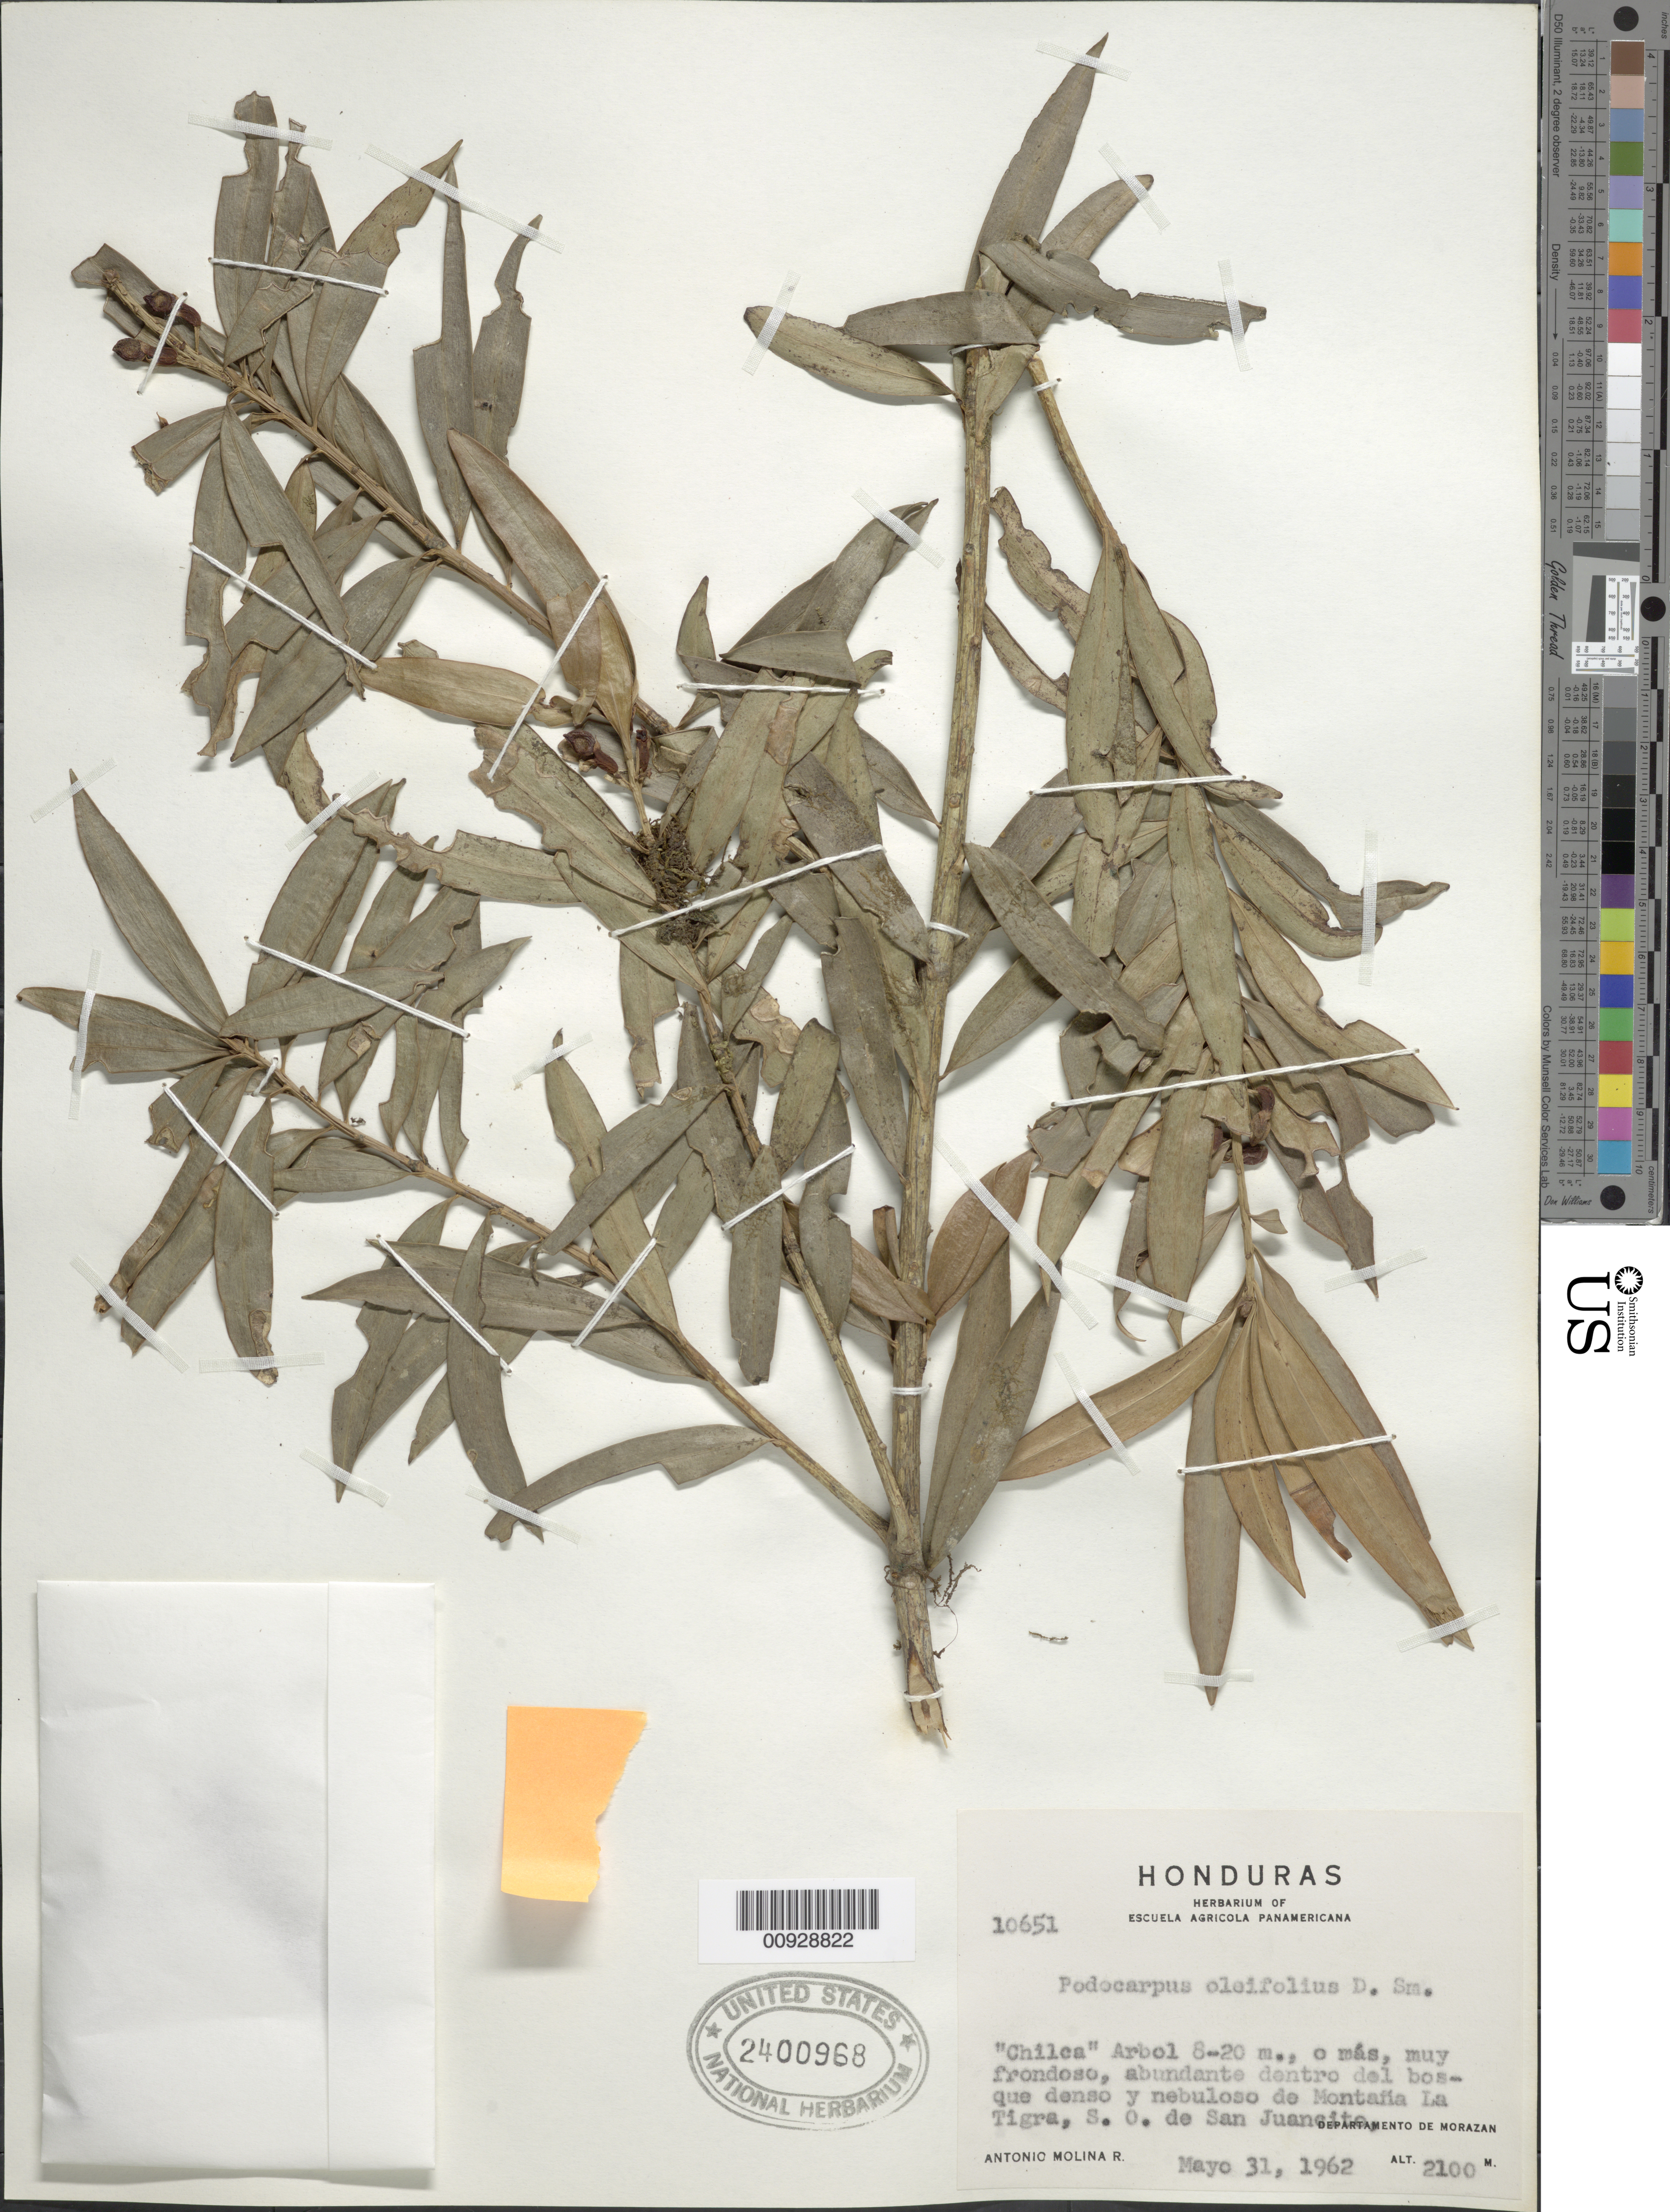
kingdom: Plantae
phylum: Tracheophyta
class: Pinopsida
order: Pinales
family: Podocarpaceae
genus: Podocarpus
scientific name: Podocarpus oleifolius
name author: D. Don ex Lamb.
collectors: A. Molina R.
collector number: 10651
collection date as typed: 31 May 1962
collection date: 1962-05-31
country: Honduras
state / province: Fco. Morazán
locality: Departamento de Morazán: Montaña La Tigra, S.O. de San Juancito.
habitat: Bosque denso y nebuloso.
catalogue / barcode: US 2400968